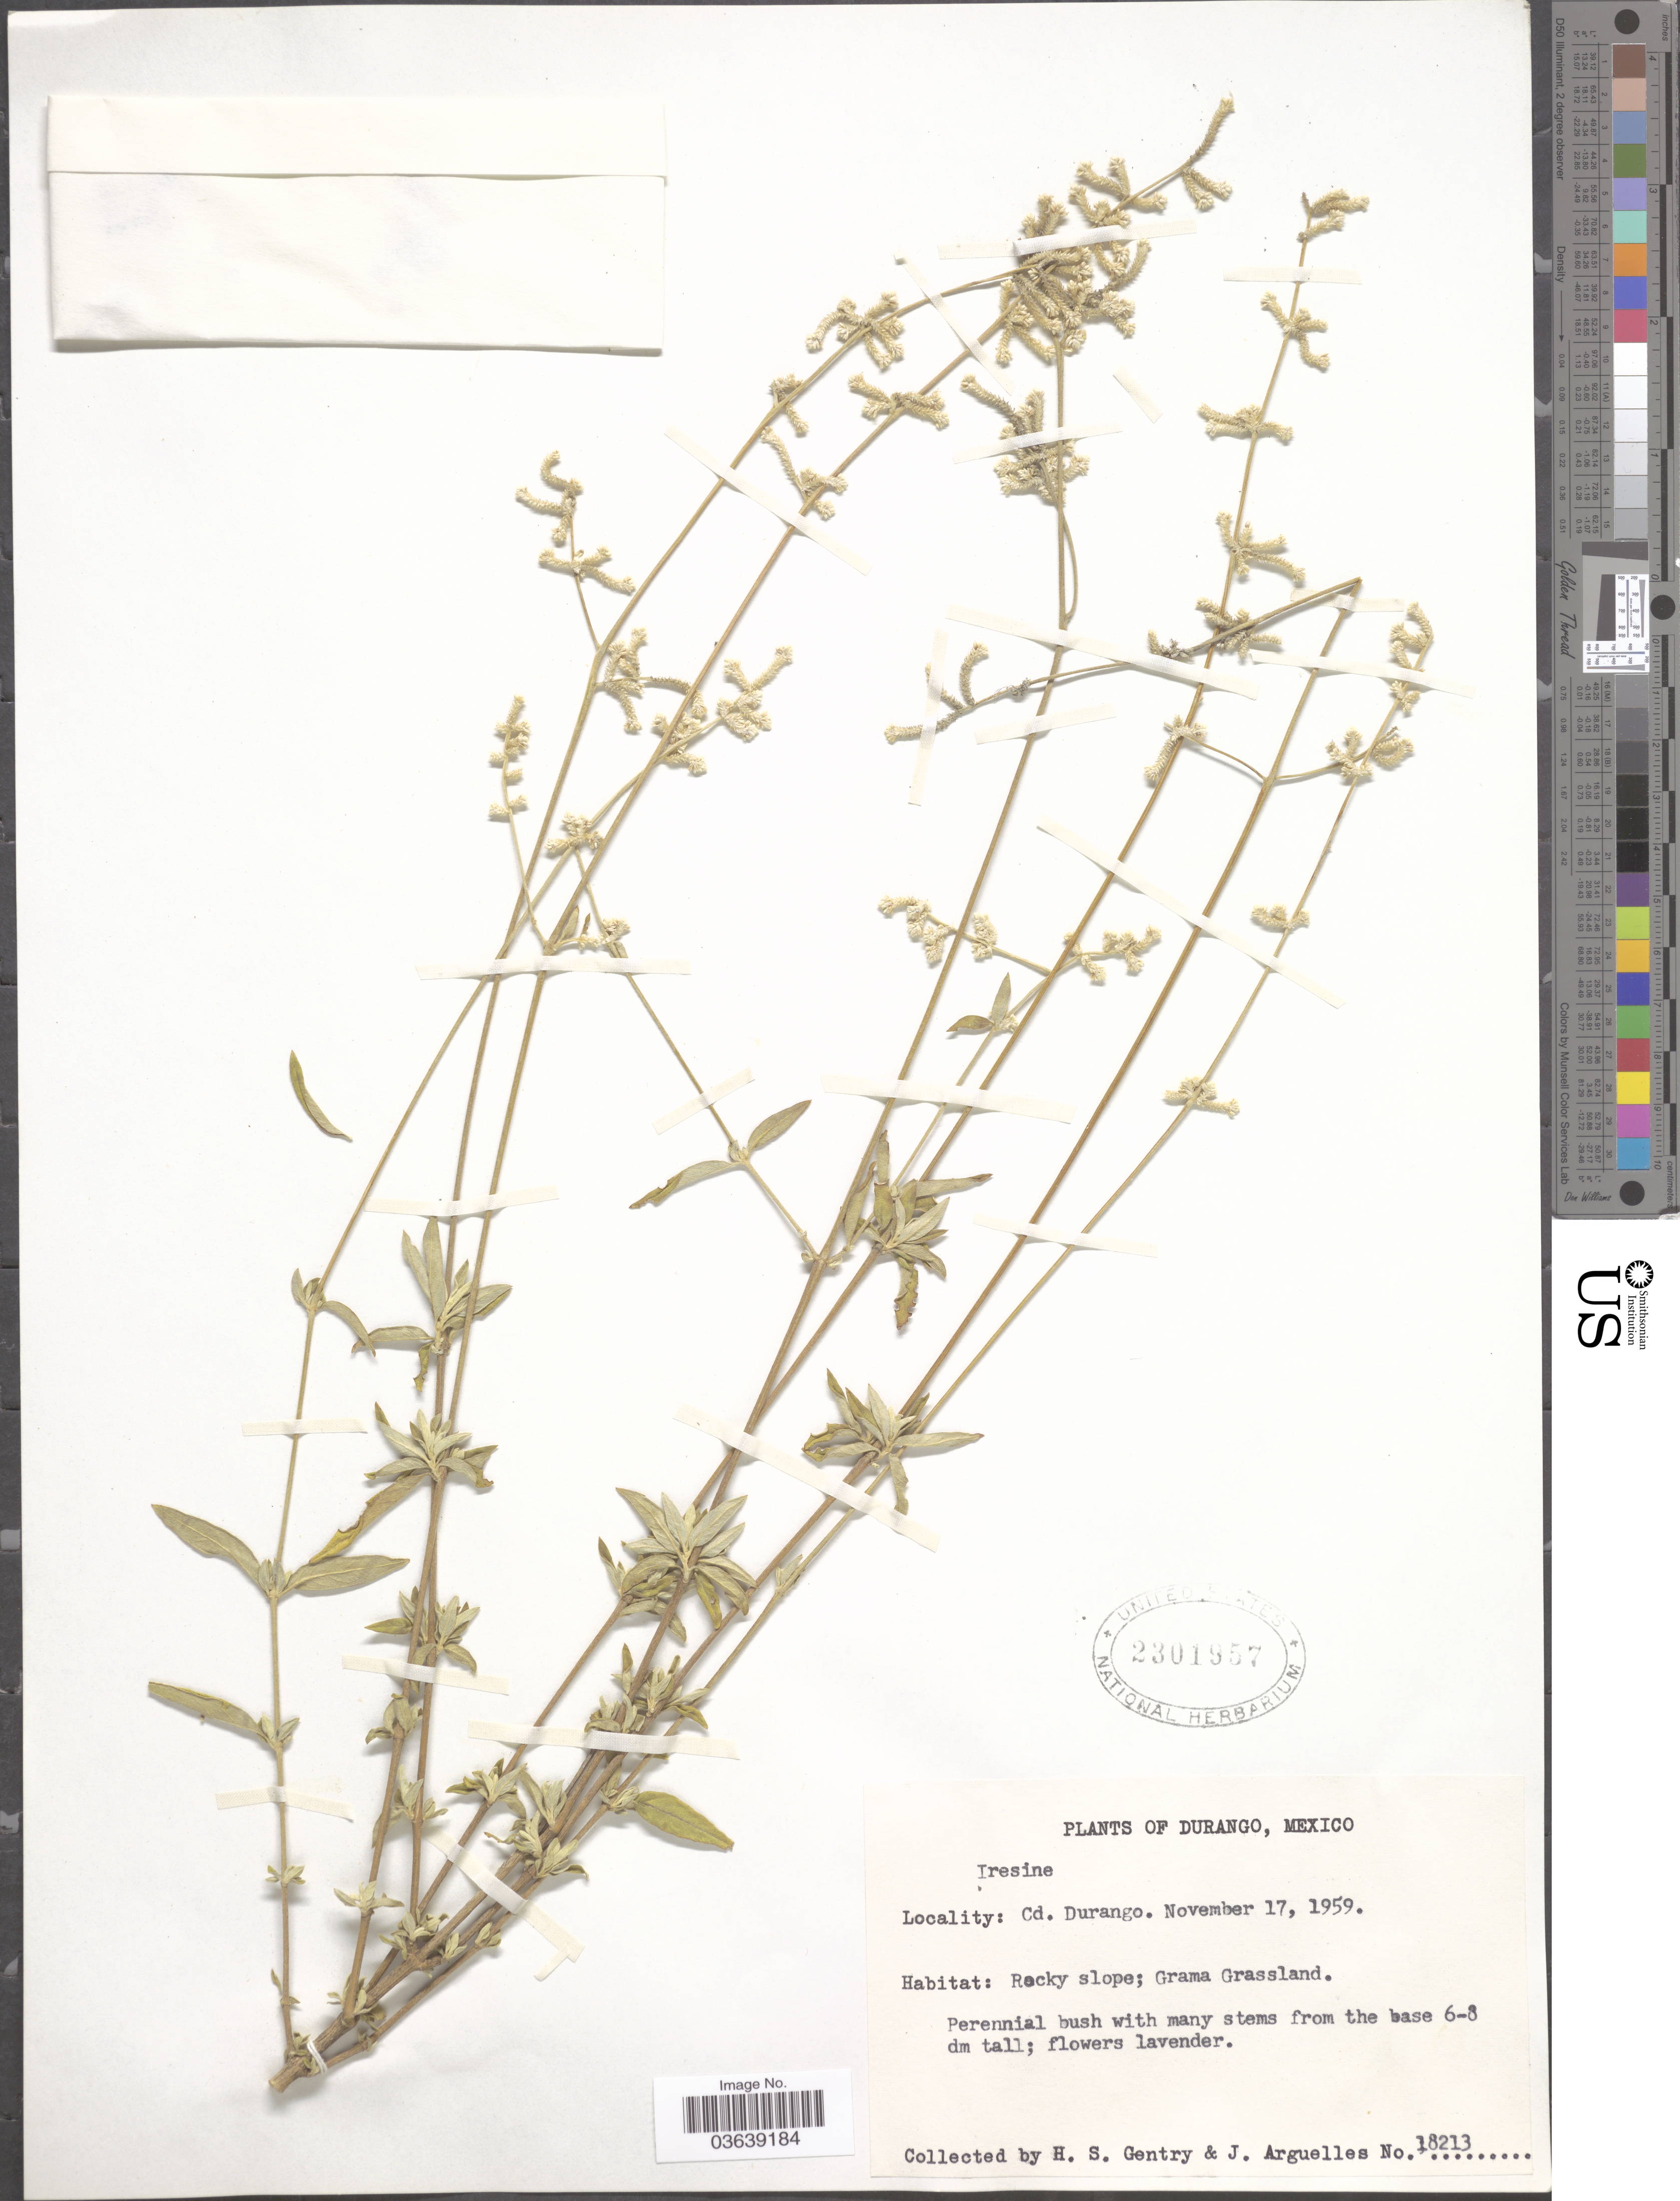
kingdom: Plantae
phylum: Tracheophyta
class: Magnoliopsida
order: Caryophyllales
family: Amaranthaceae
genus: Iresine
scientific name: Iresine sp.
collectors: H. S. Gentry & J. Arguelles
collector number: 18213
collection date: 1959-11-17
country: Mexico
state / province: Durango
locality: Cd. Durango.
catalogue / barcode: US 2301957